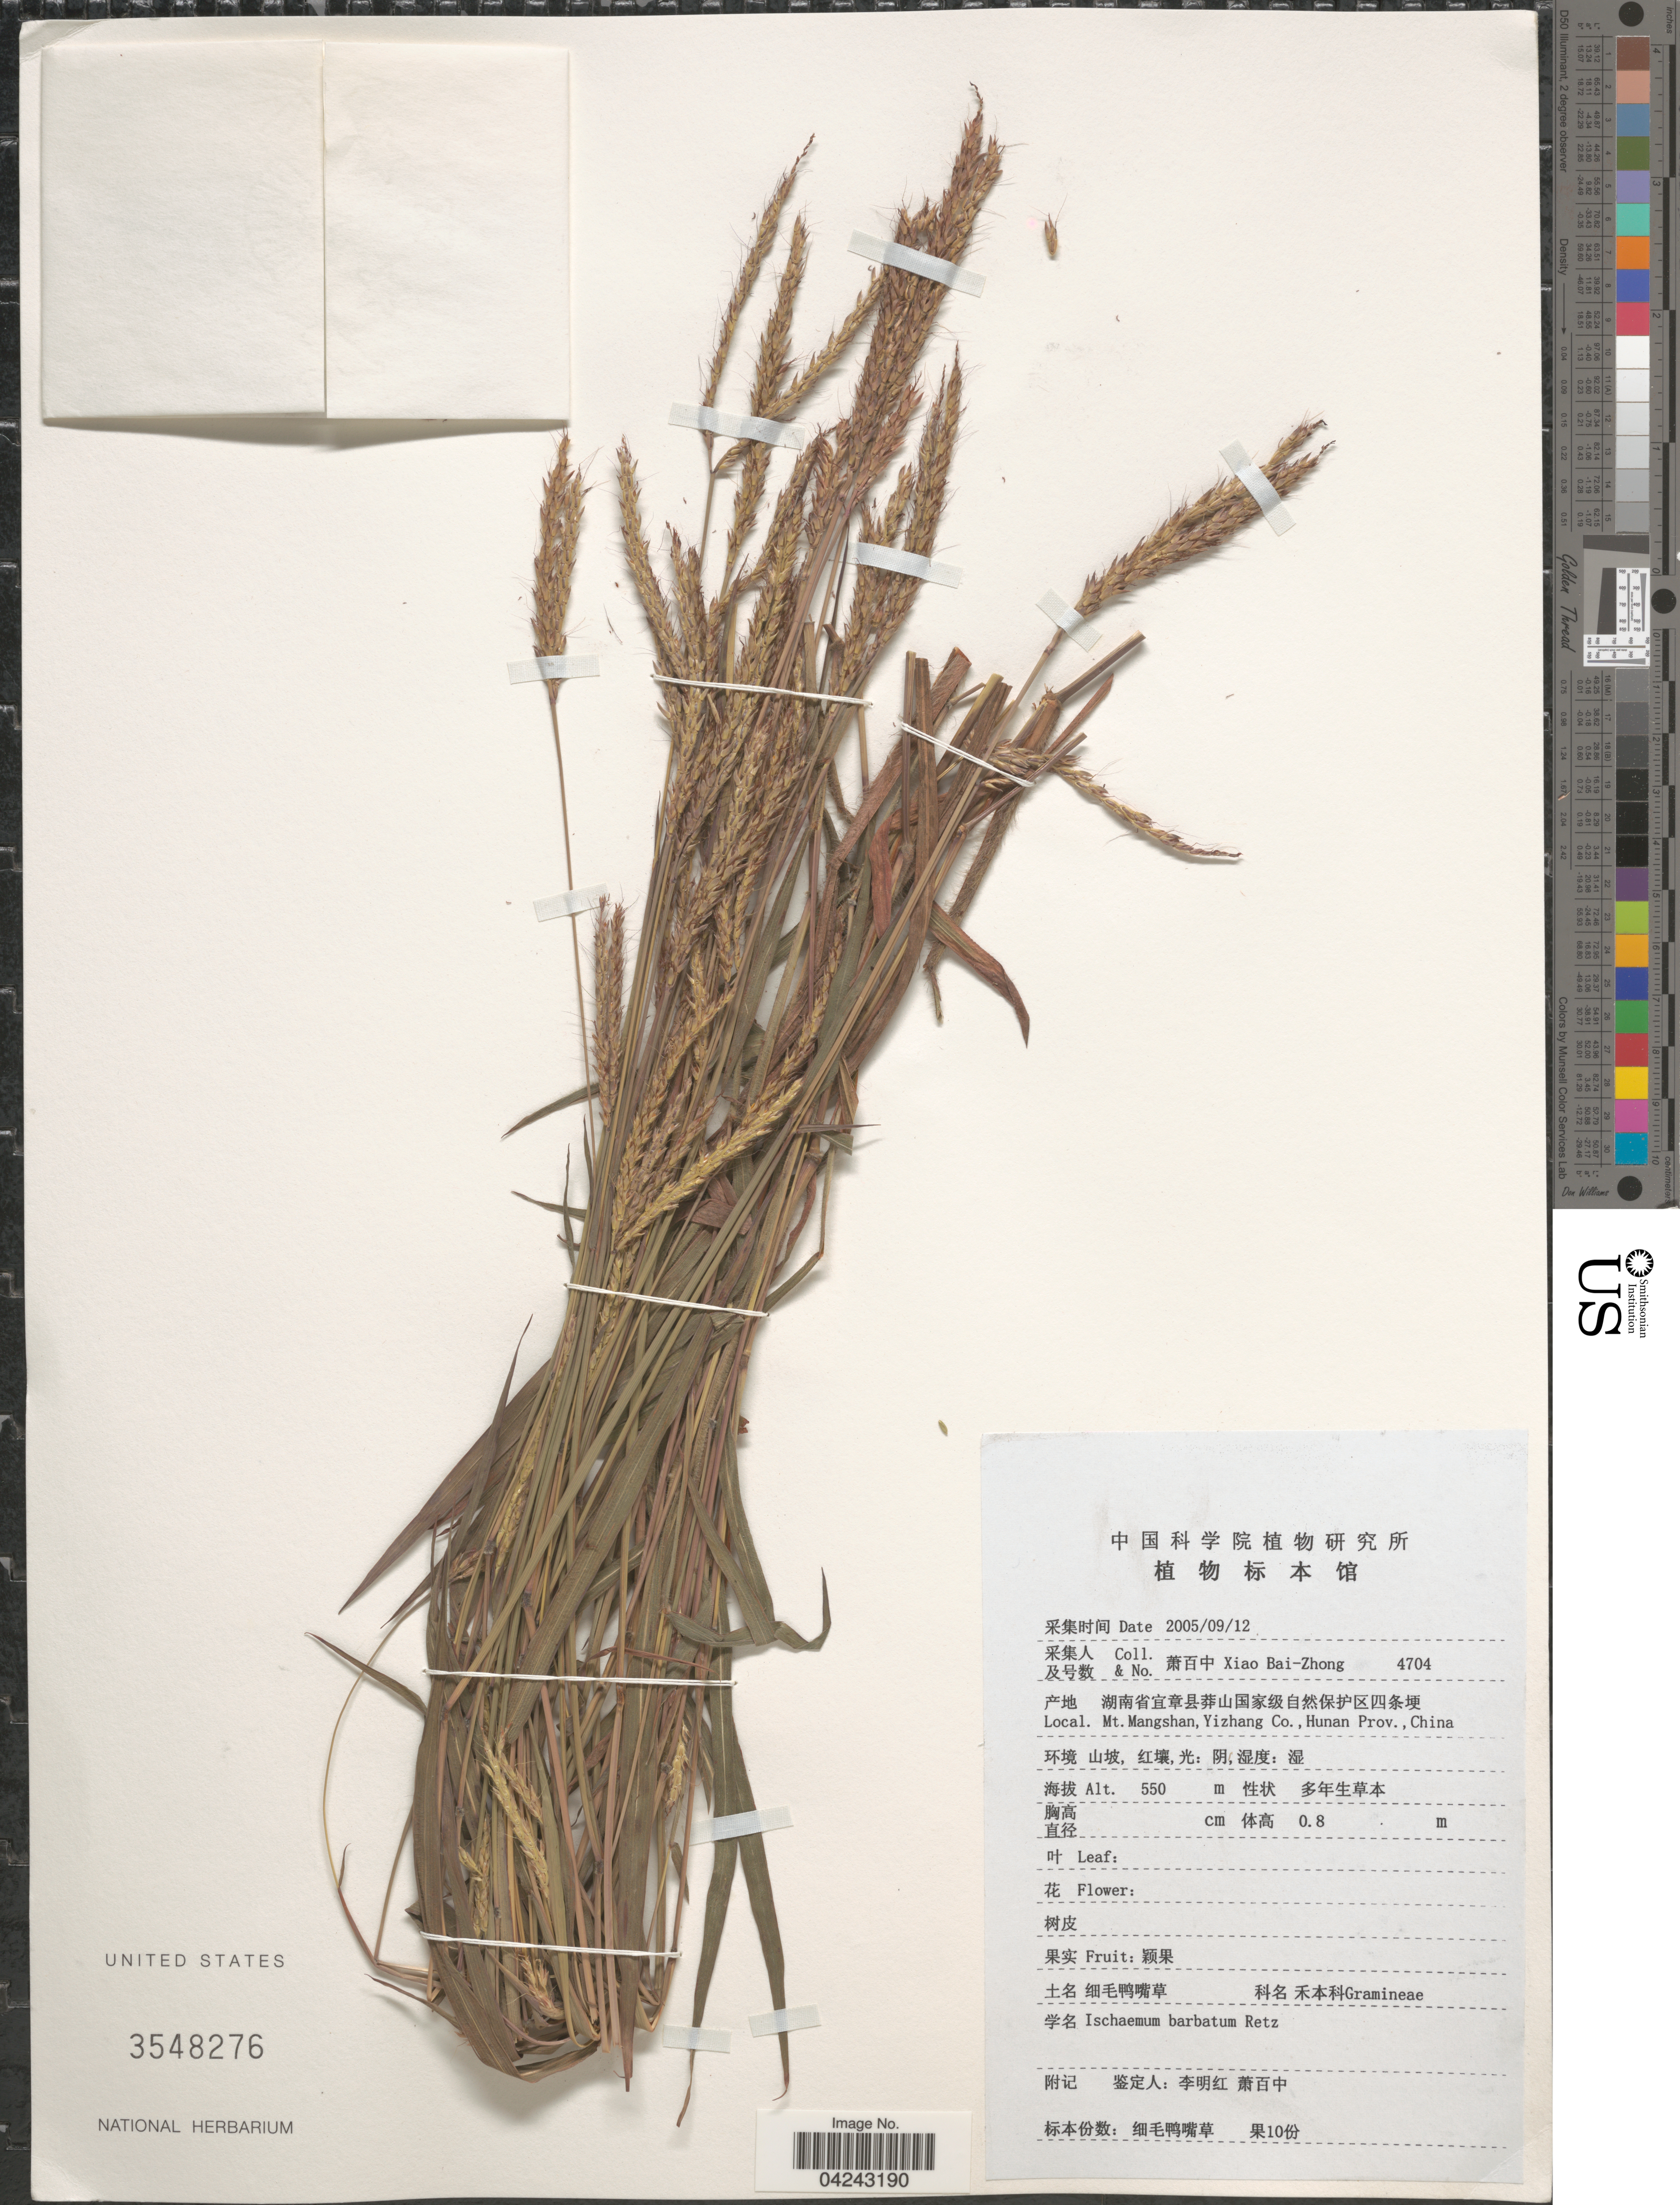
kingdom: Plantae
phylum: Tracheophyta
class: Liliopsida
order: Poales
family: Poaceae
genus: Ischaemum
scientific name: Ischaemum barbatum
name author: Blume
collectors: B. Z. Xiao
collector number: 4704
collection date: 2005-09-12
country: China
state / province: Hunan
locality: Mt. Mangshan, Yizhang Co.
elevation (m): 550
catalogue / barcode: US 3548276